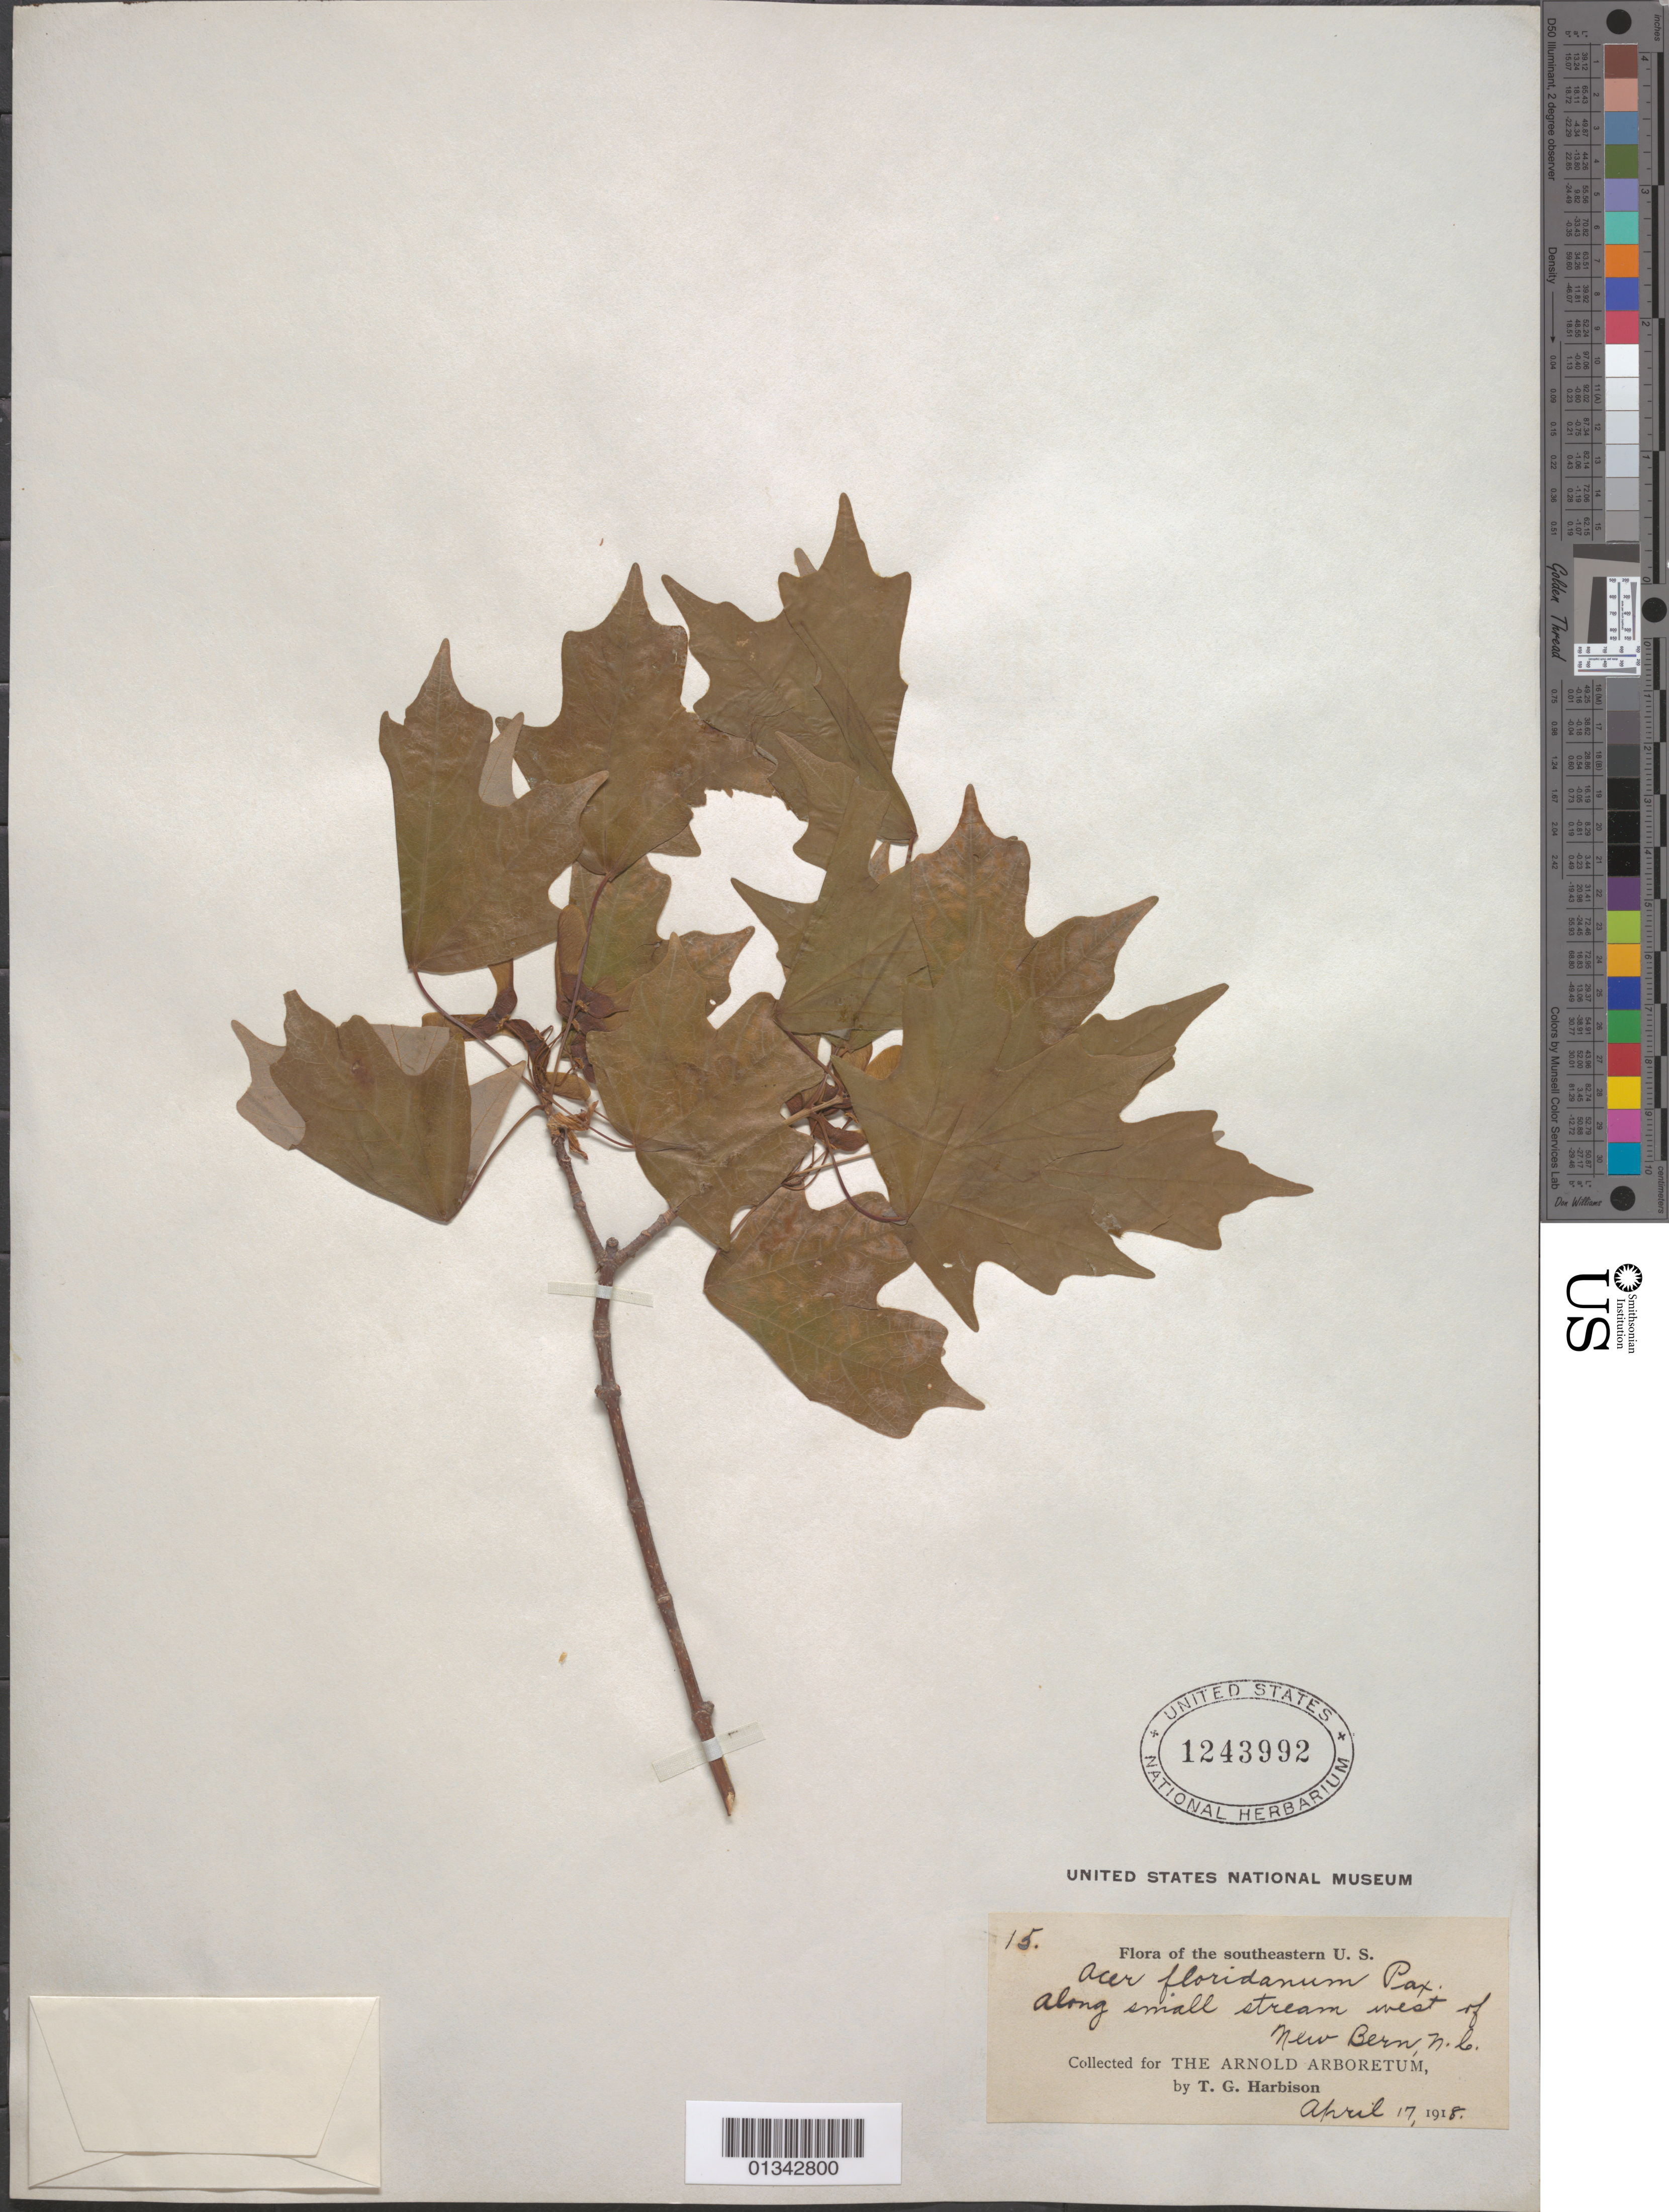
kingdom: Plantae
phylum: Tracheophyta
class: Magnoliopsida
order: Sapindales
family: Sapindaceae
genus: Acer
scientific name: Acer saccharum subsp. floridanum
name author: (Chapm.) Desmarais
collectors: T. Harbison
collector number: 15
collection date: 1918-04-17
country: United States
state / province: North Carolina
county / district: Craven County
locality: New Bern, west of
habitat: Along a small stream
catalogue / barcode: US 1243992